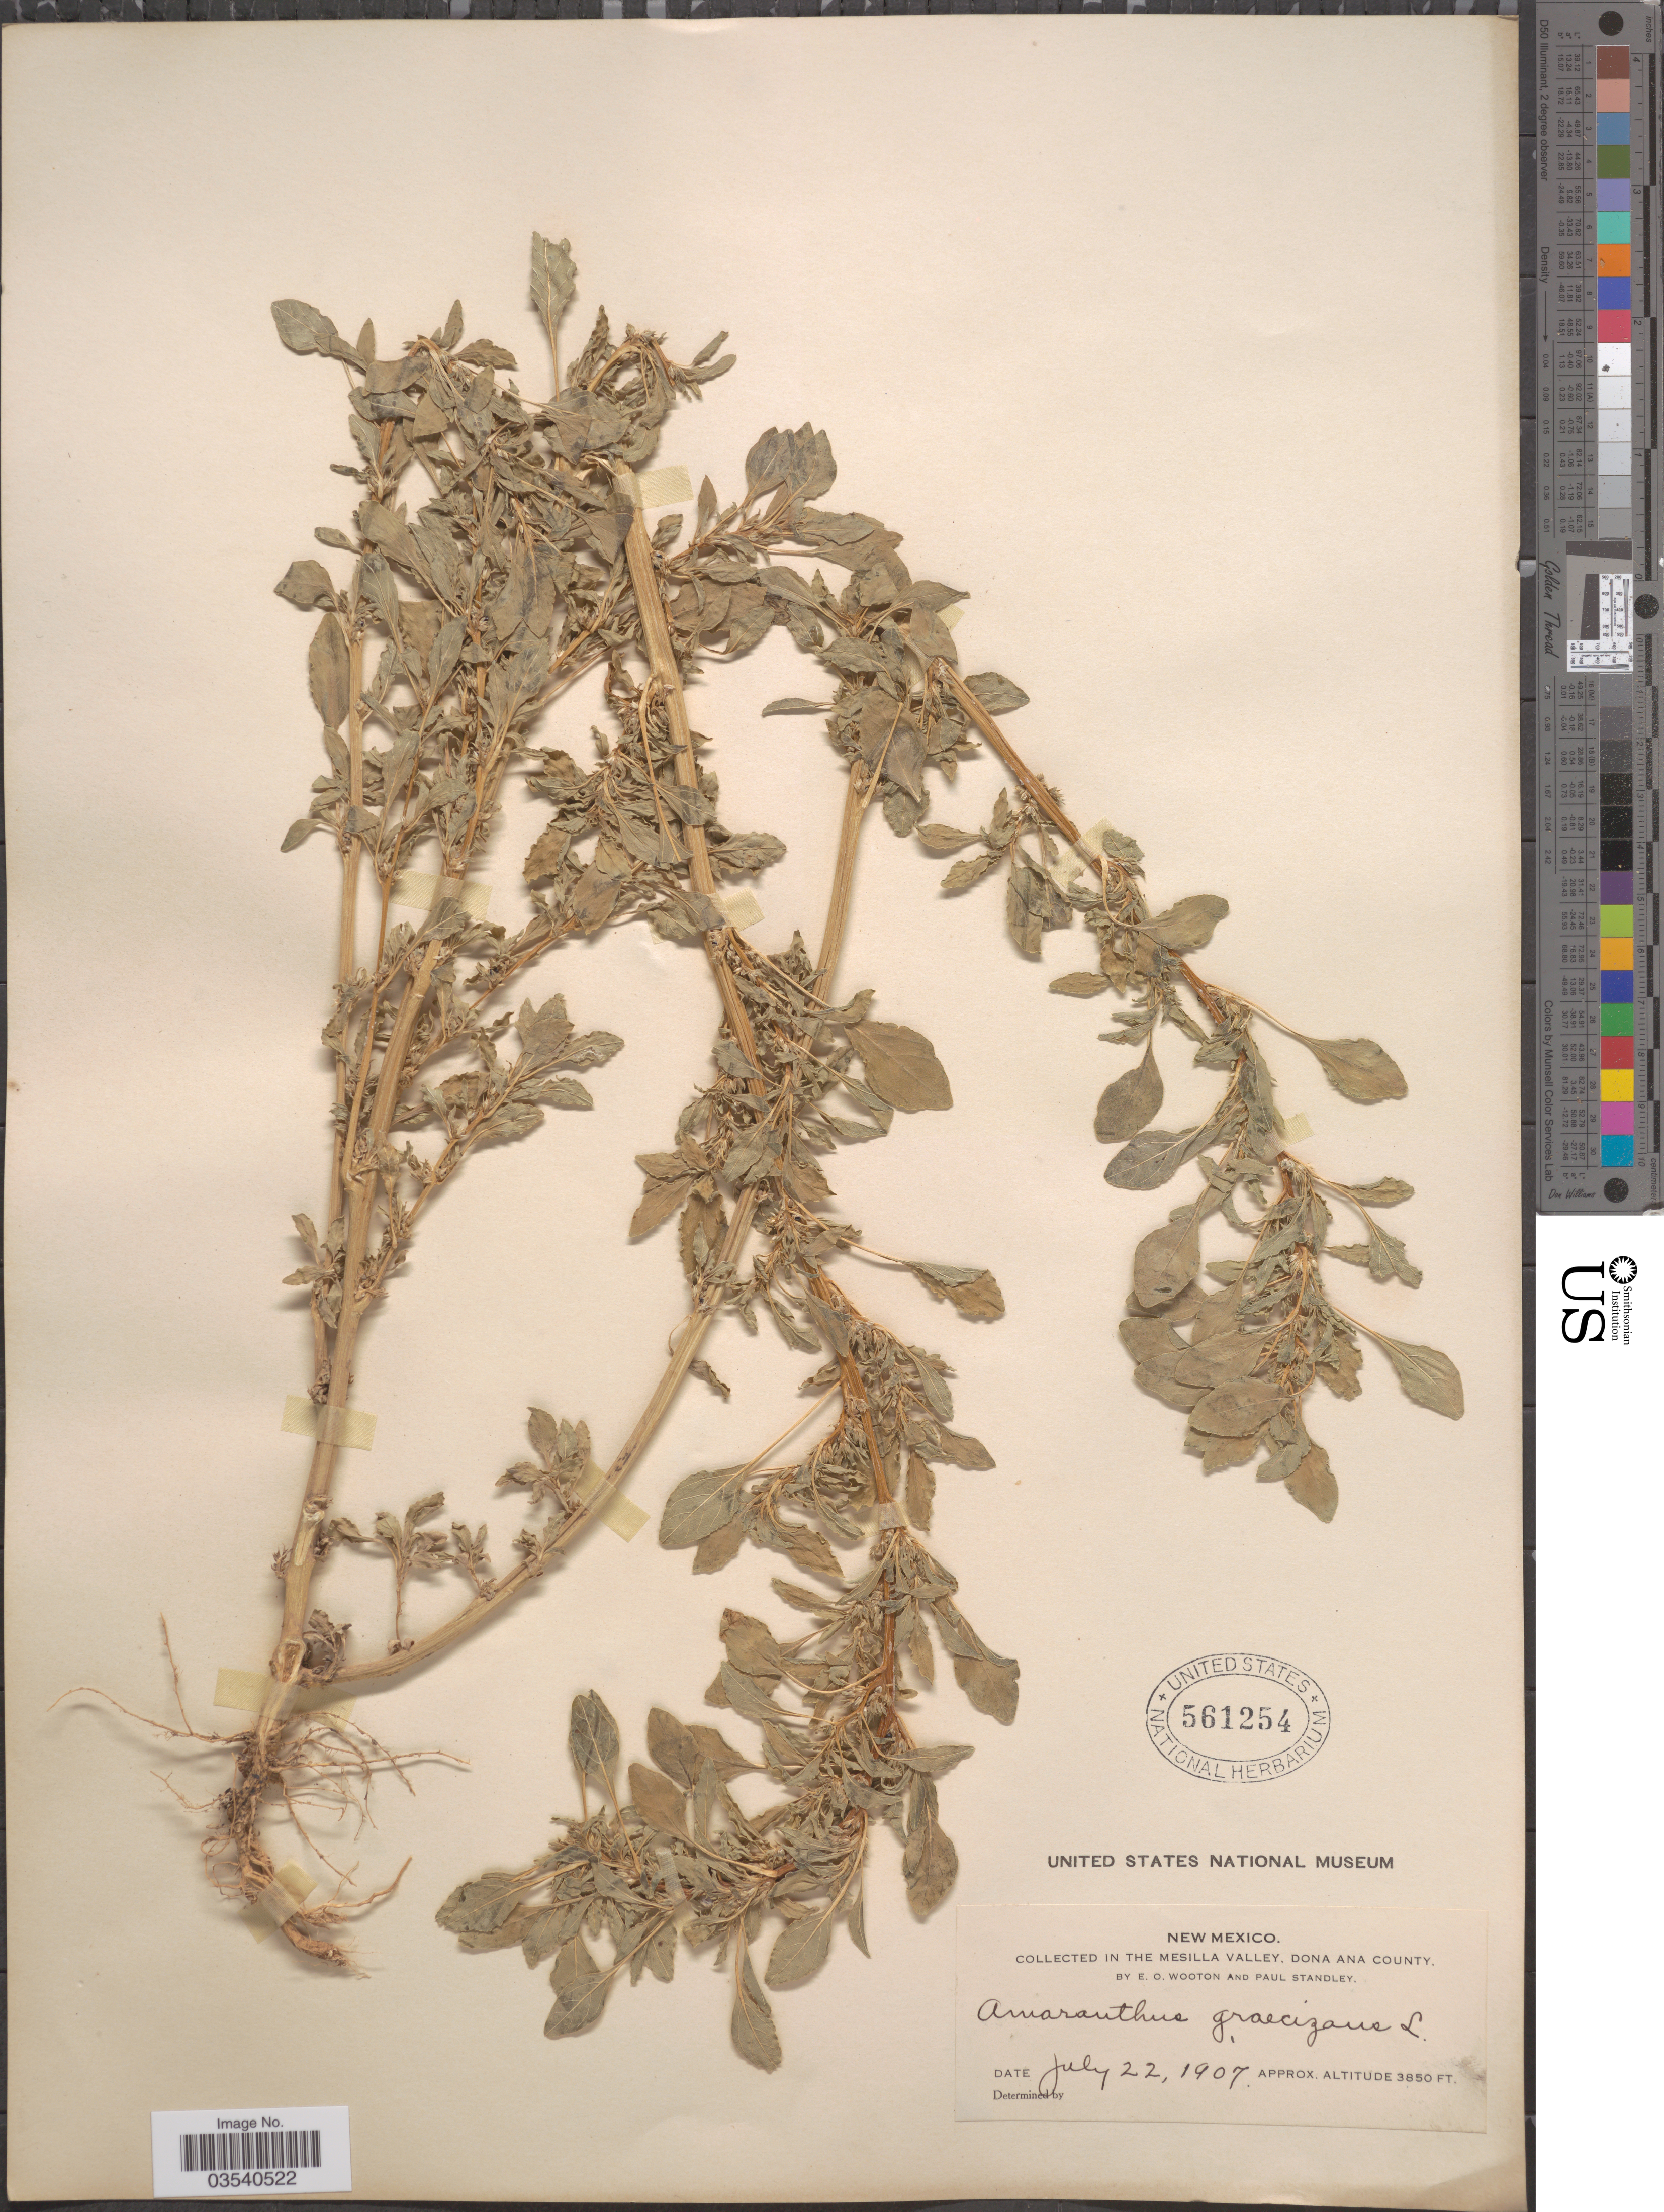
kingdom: Plantae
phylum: Tracheophyta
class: Magnoliopsida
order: Caryophyllales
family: Amaranthaceae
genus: Amaranthus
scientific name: Amaranthus graecizans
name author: L.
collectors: E. O. Wooton & P. C. Standley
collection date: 1907-07-22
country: United States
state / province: New Mexico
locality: The Mesilla Valley, Dona Ana County.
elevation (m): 1173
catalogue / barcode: US 561254